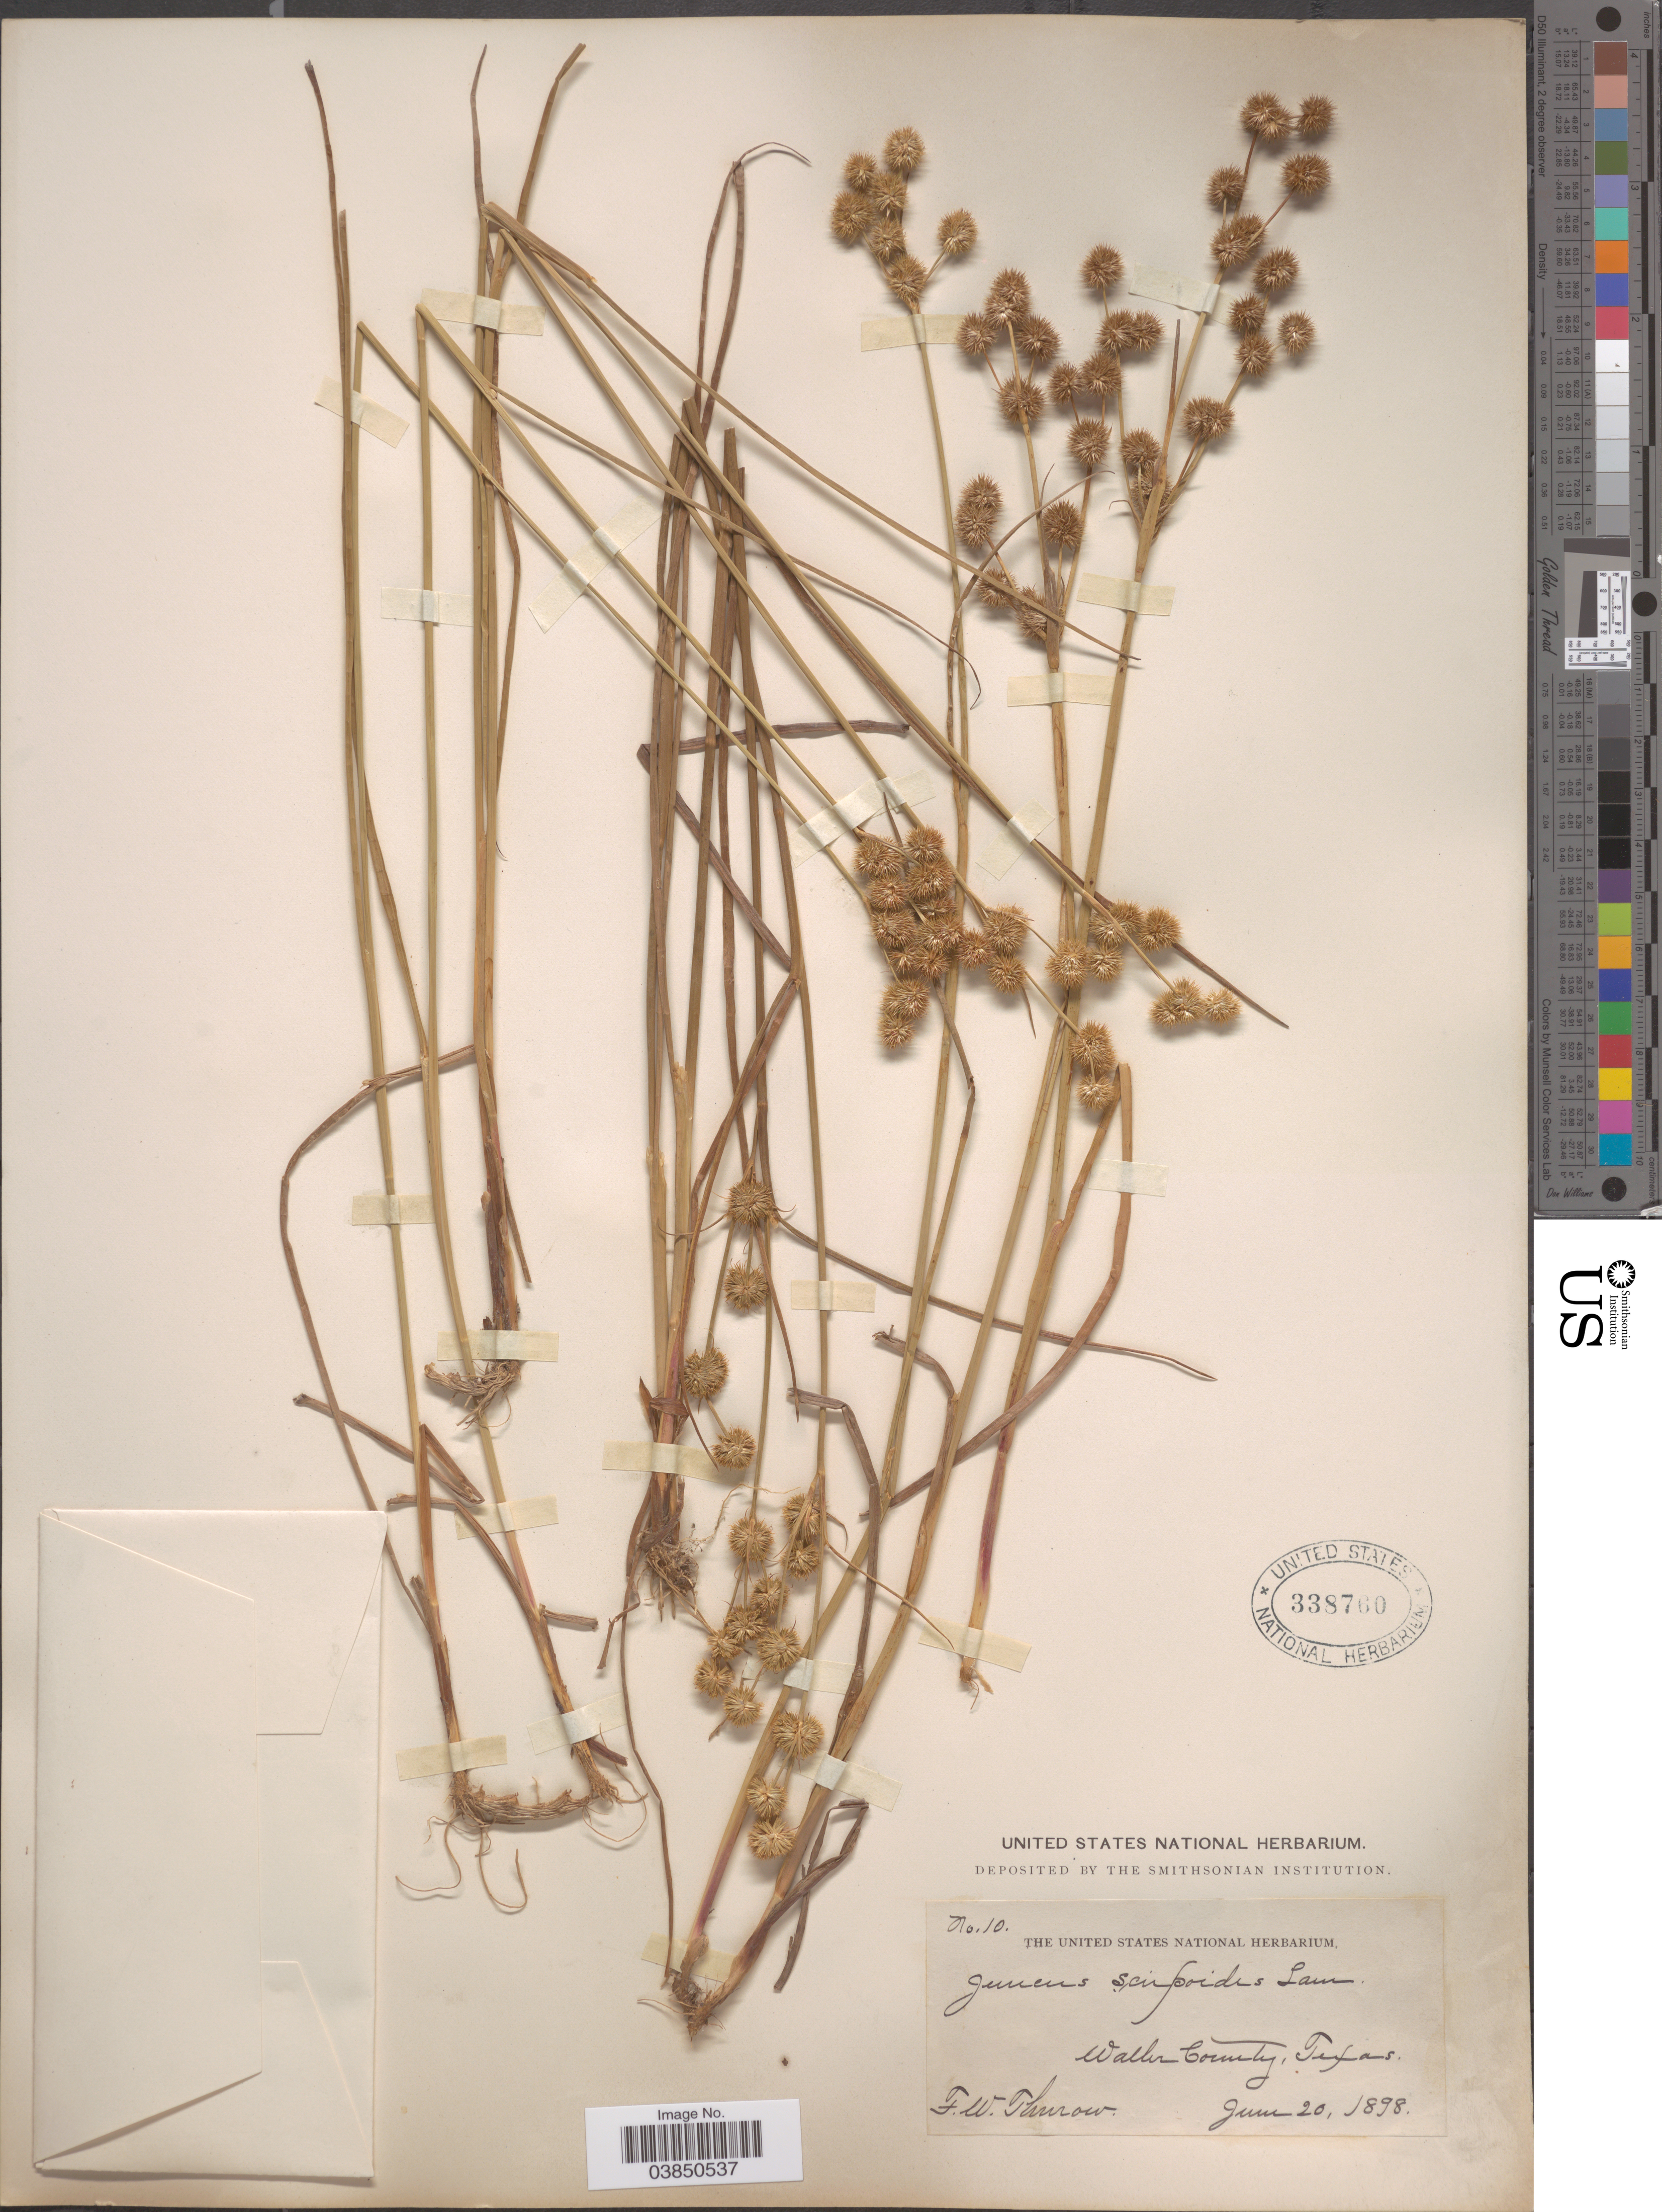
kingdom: Plantae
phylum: Tracheophyta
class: Liliopsida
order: Poales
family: Juncaceae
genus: Juncus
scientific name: Juncus brachycarpus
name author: Engelm.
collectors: F. W. Thurow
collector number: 10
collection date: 1898-06-20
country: United States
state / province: Texas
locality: Walker County.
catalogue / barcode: US 338760